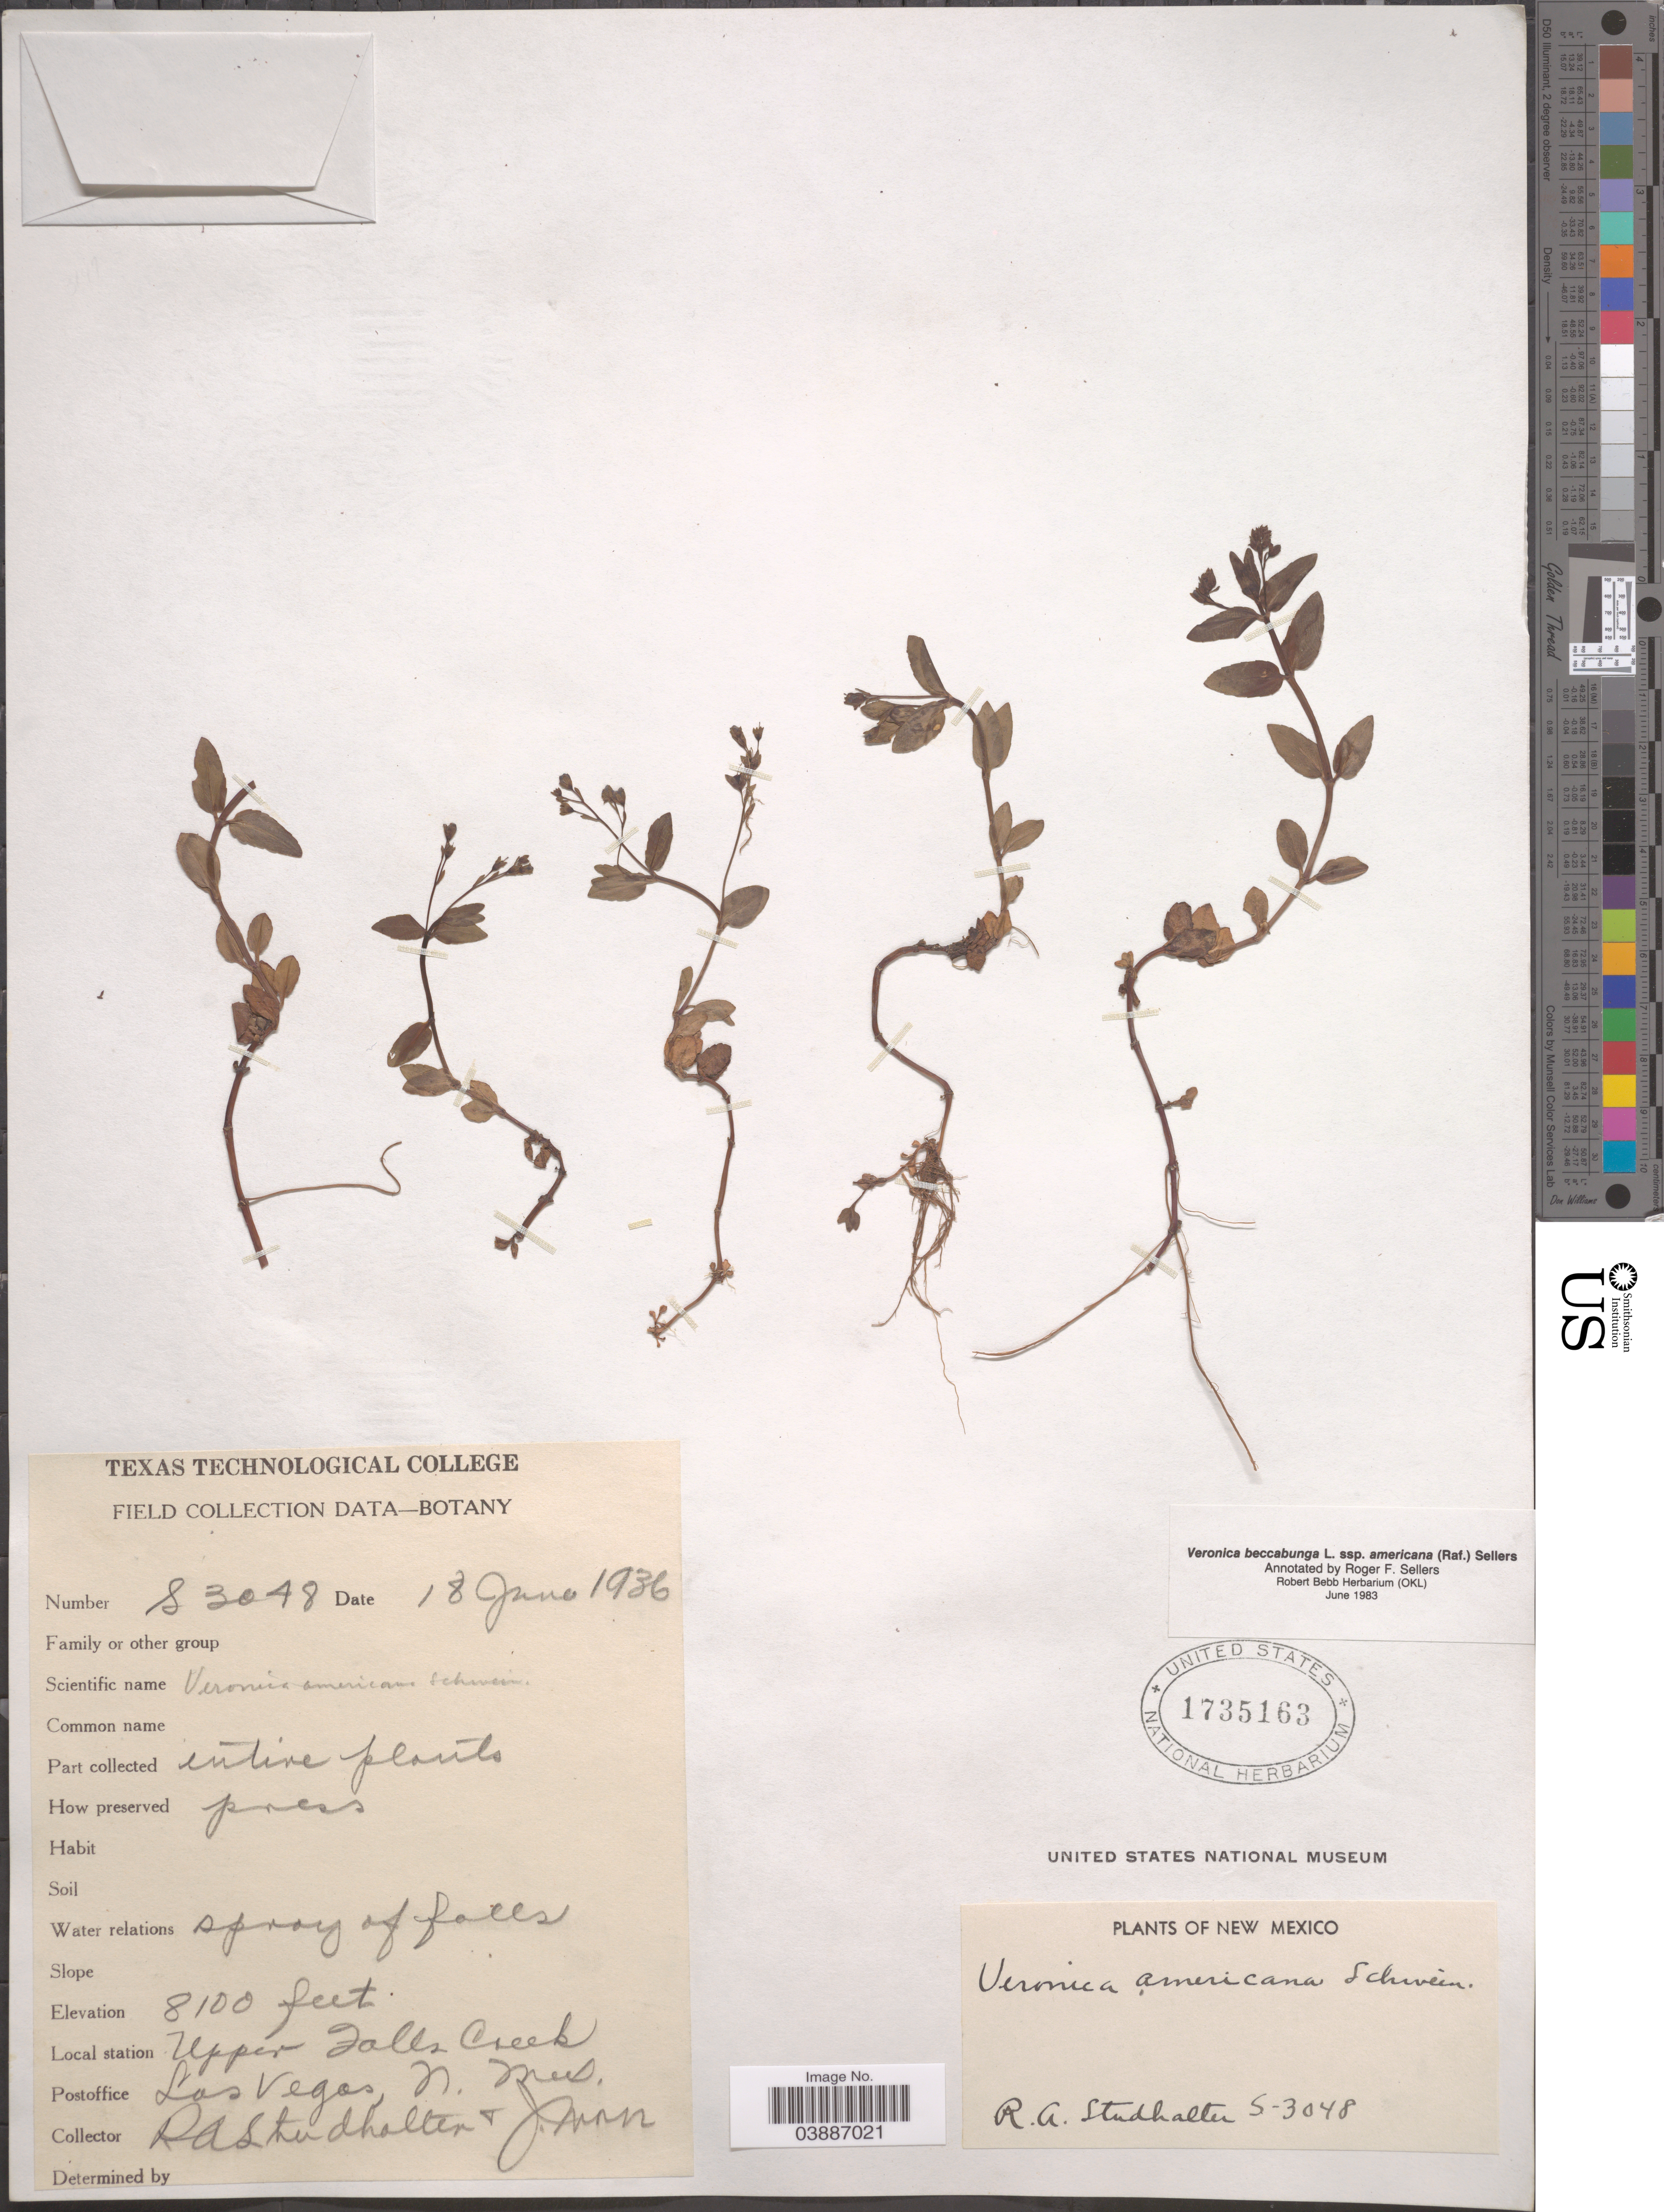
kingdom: Plantae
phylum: Tracheophyta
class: Magnoliopsida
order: Lamiales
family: Plantaginaceae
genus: Veronica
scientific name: Veronica beccabunga subsp. americana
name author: Raf.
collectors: R. Studhalter & J. Marr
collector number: S-3048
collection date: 1936-06-18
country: United States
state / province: New Mexico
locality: Station Upper Falls Creek, Postoffice Las Vegas.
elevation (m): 2469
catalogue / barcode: US 1735163